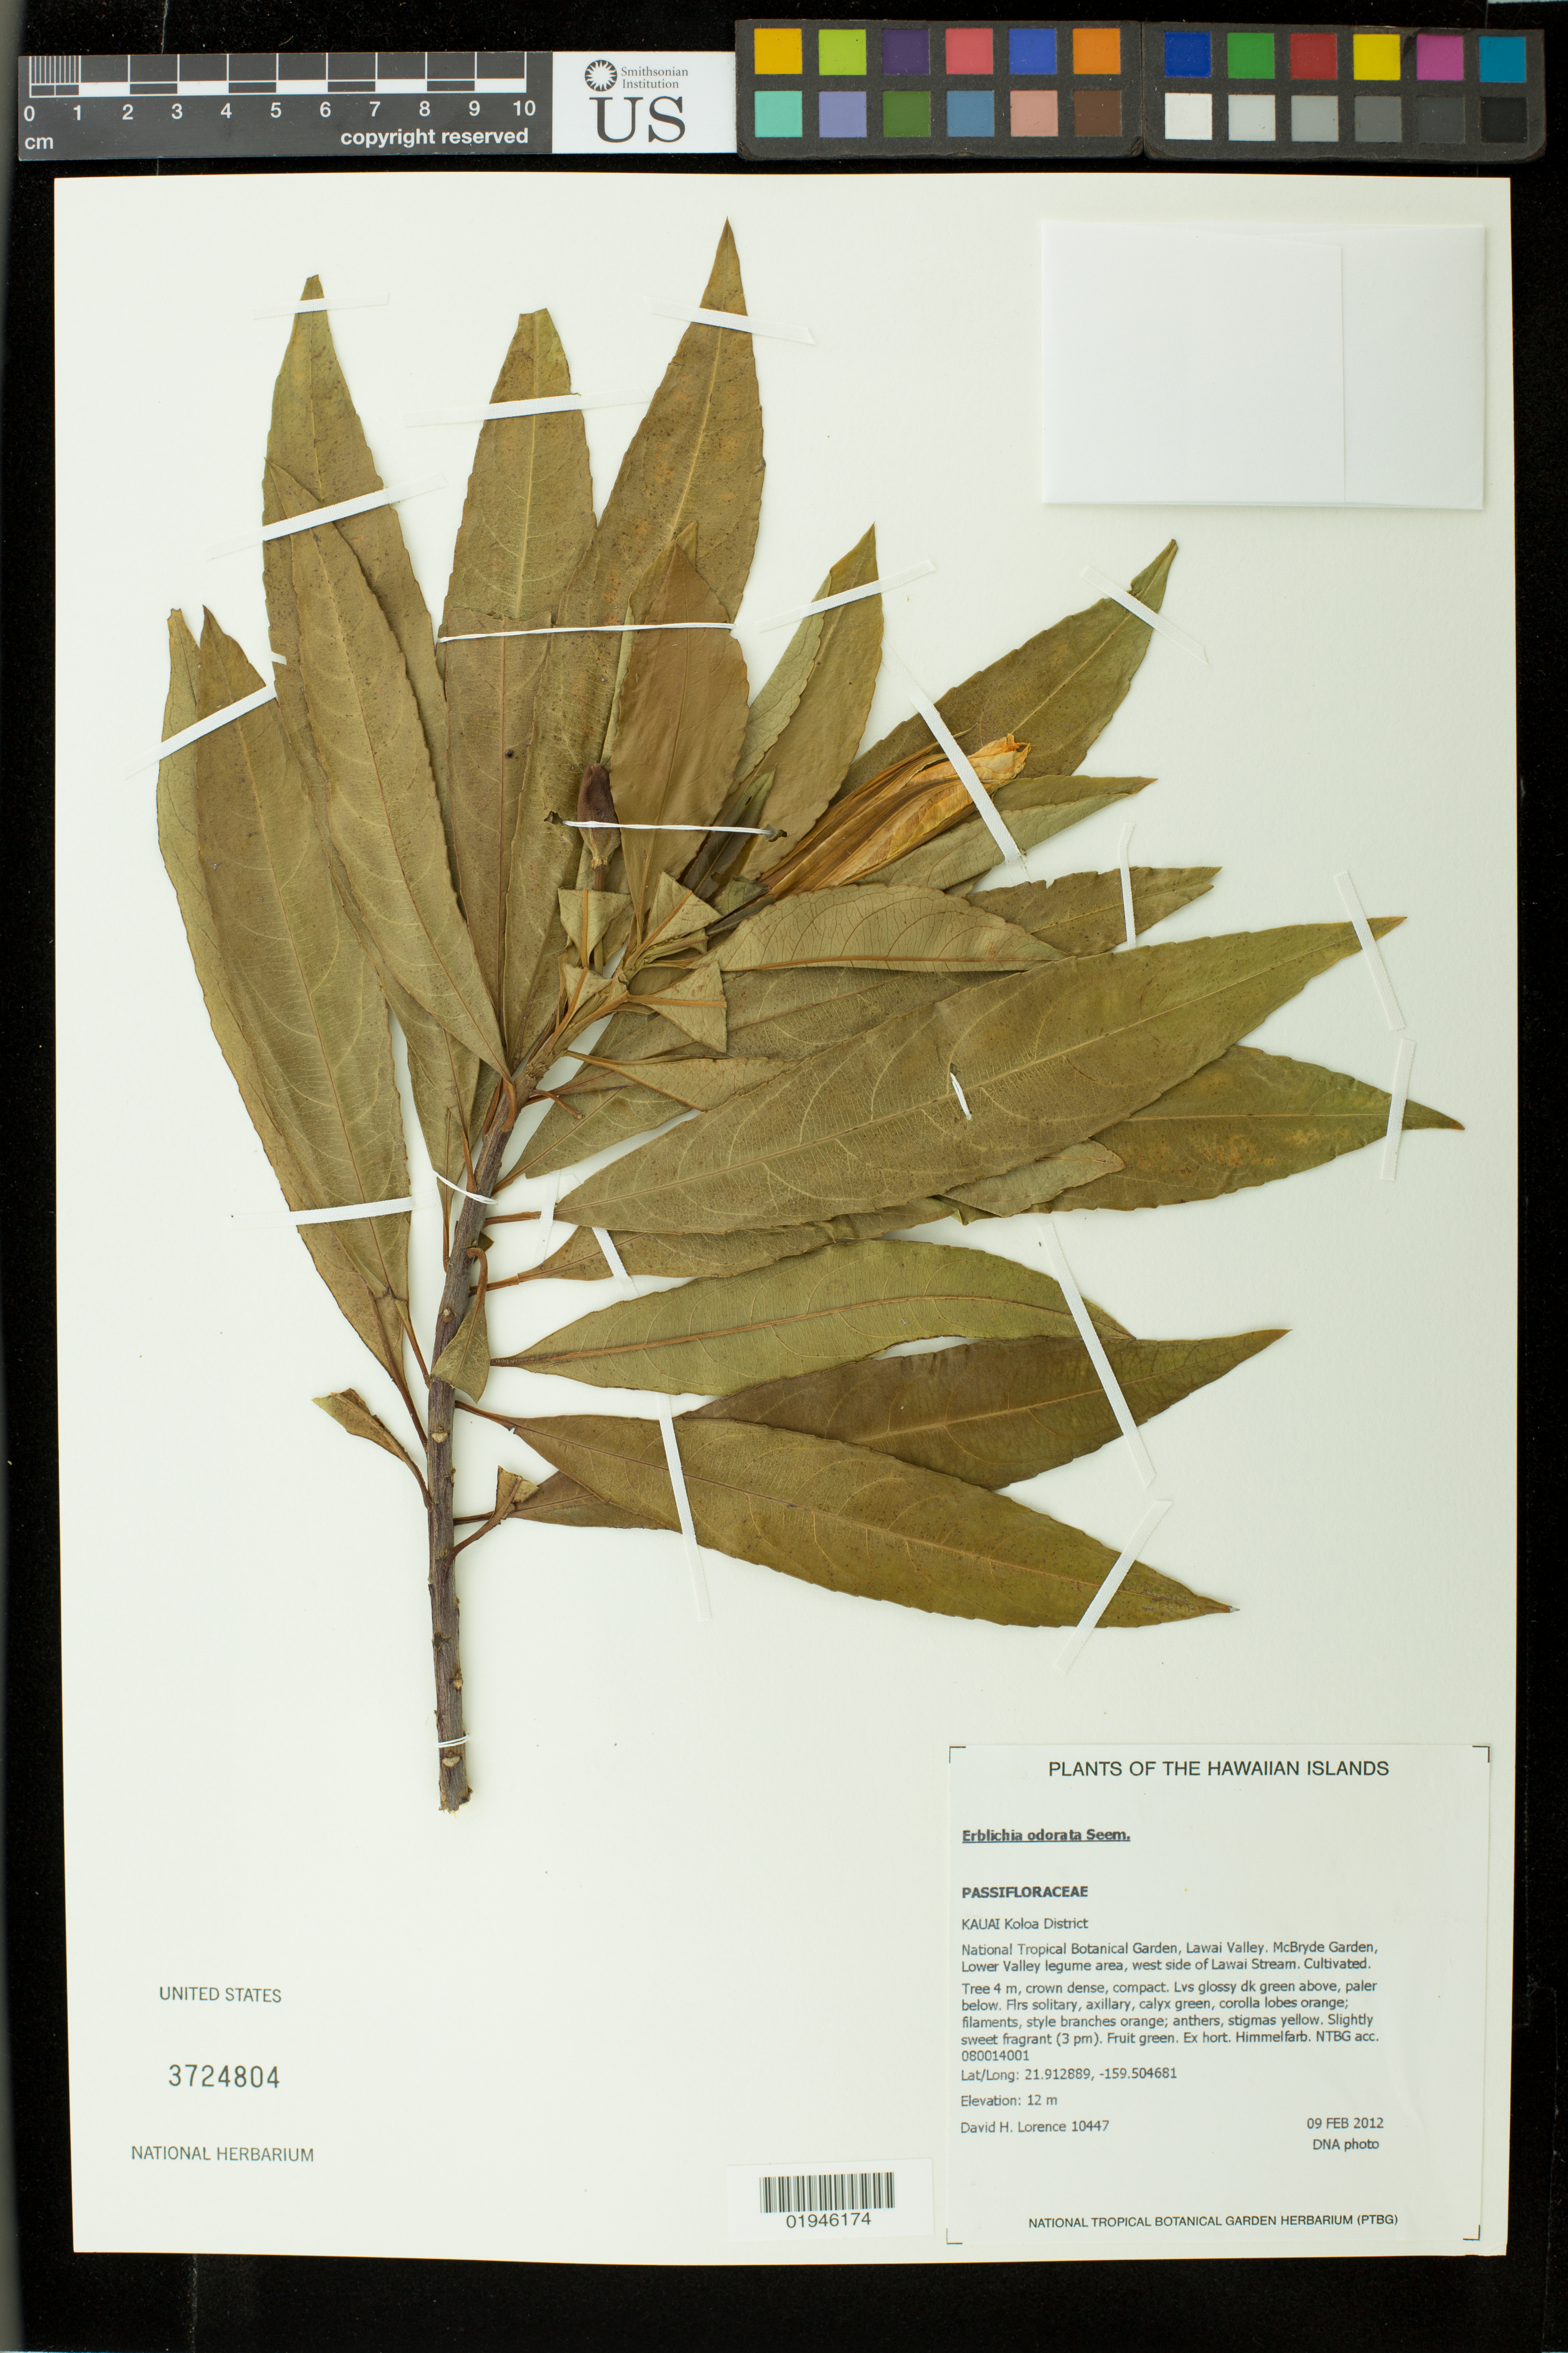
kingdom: Plantae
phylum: Tracheophyta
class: Magnoliopsida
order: Malpighiales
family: Turneraceae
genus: Erblichia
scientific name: Erblichia odorata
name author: Seem.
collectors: D. Lorence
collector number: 10447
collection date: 2012-02-09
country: United States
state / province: Hawaii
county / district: Kauai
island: Kaua'i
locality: Koloa District, National Tropical Botanical Garden, Lawai Valley, McBryde Garden, Lower Valley legume area, west side of Lawai Stream.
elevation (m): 12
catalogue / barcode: US 3724804